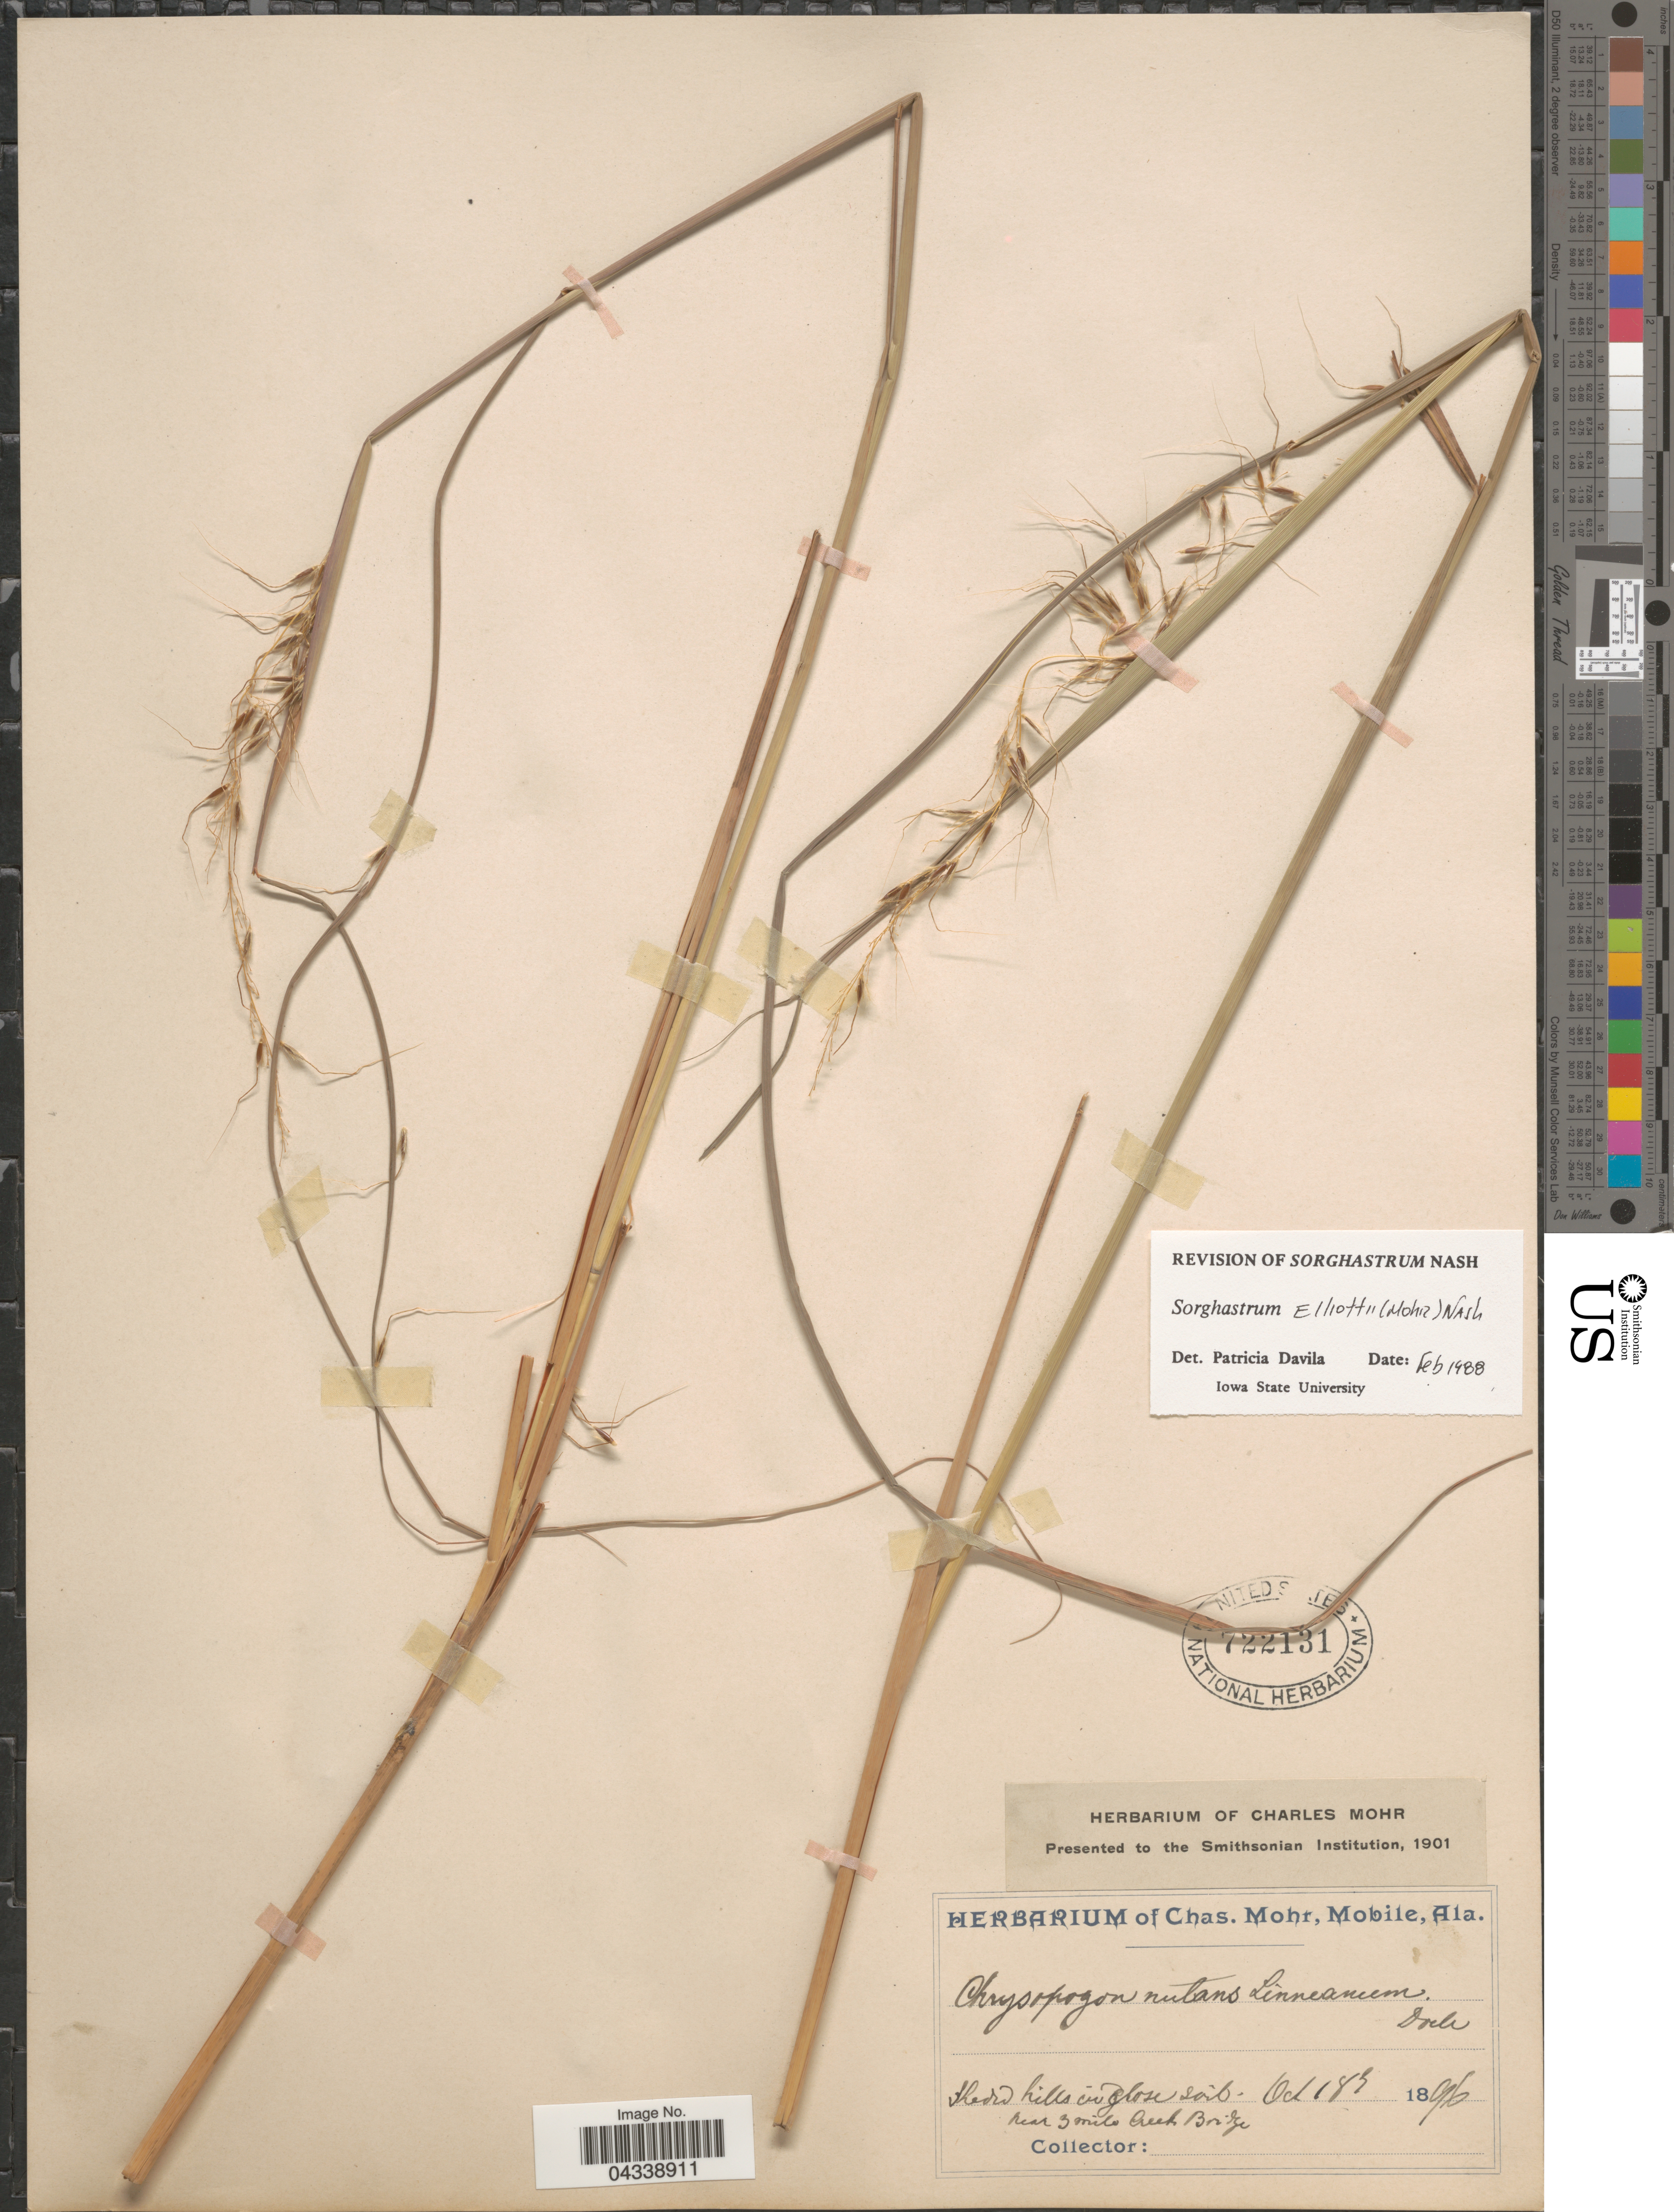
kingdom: Plantae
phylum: Tracheophyta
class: Liliopsida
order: Poales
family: Poaceae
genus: Sorghastrum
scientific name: Sorghastrum elliottii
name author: (C. Mohr) Nash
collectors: ex herb. Charles Mohr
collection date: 1896-10-18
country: United States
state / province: Alabama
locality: Near 3 Mile Creek Bridge.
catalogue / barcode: US 722131